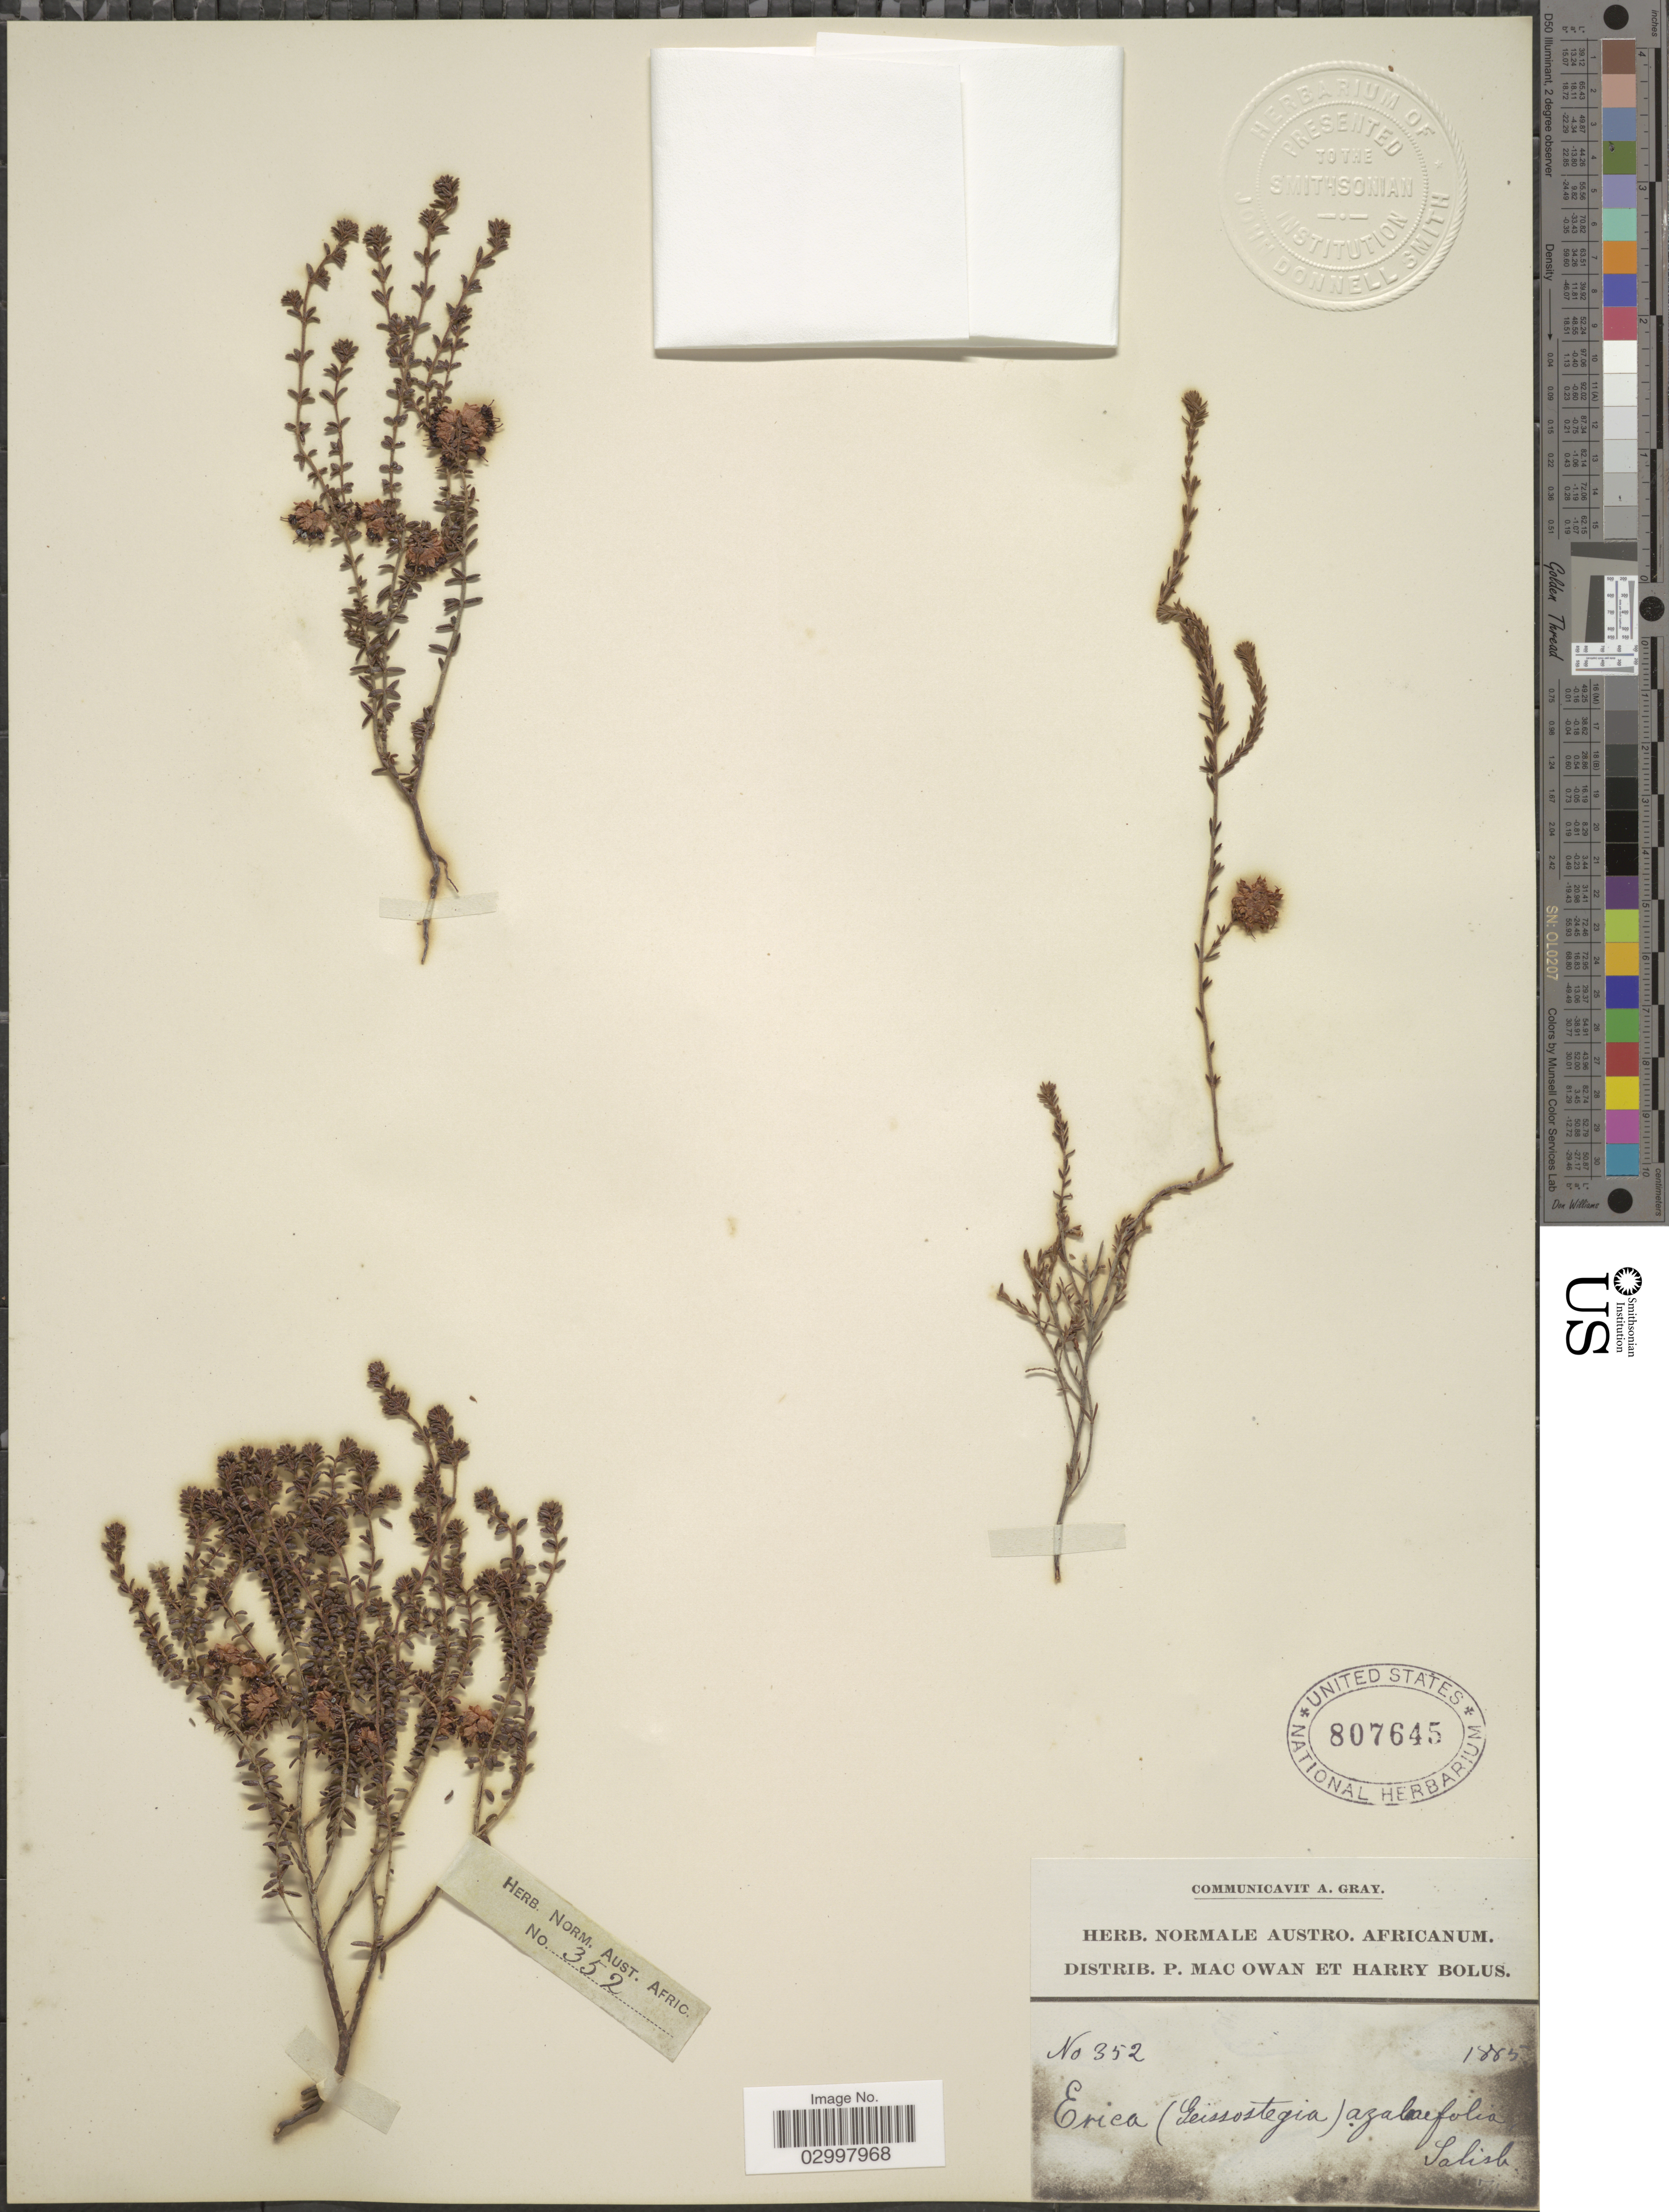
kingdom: Plantae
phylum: Tracheophyta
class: Magnoliopsida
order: Ericales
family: Ericaceae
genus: Erica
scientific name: Erica azaleaefolia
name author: Salisb.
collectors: P. MacOwan & H. Bolus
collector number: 352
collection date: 1885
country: South Africa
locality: Salisb.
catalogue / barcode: US 807645